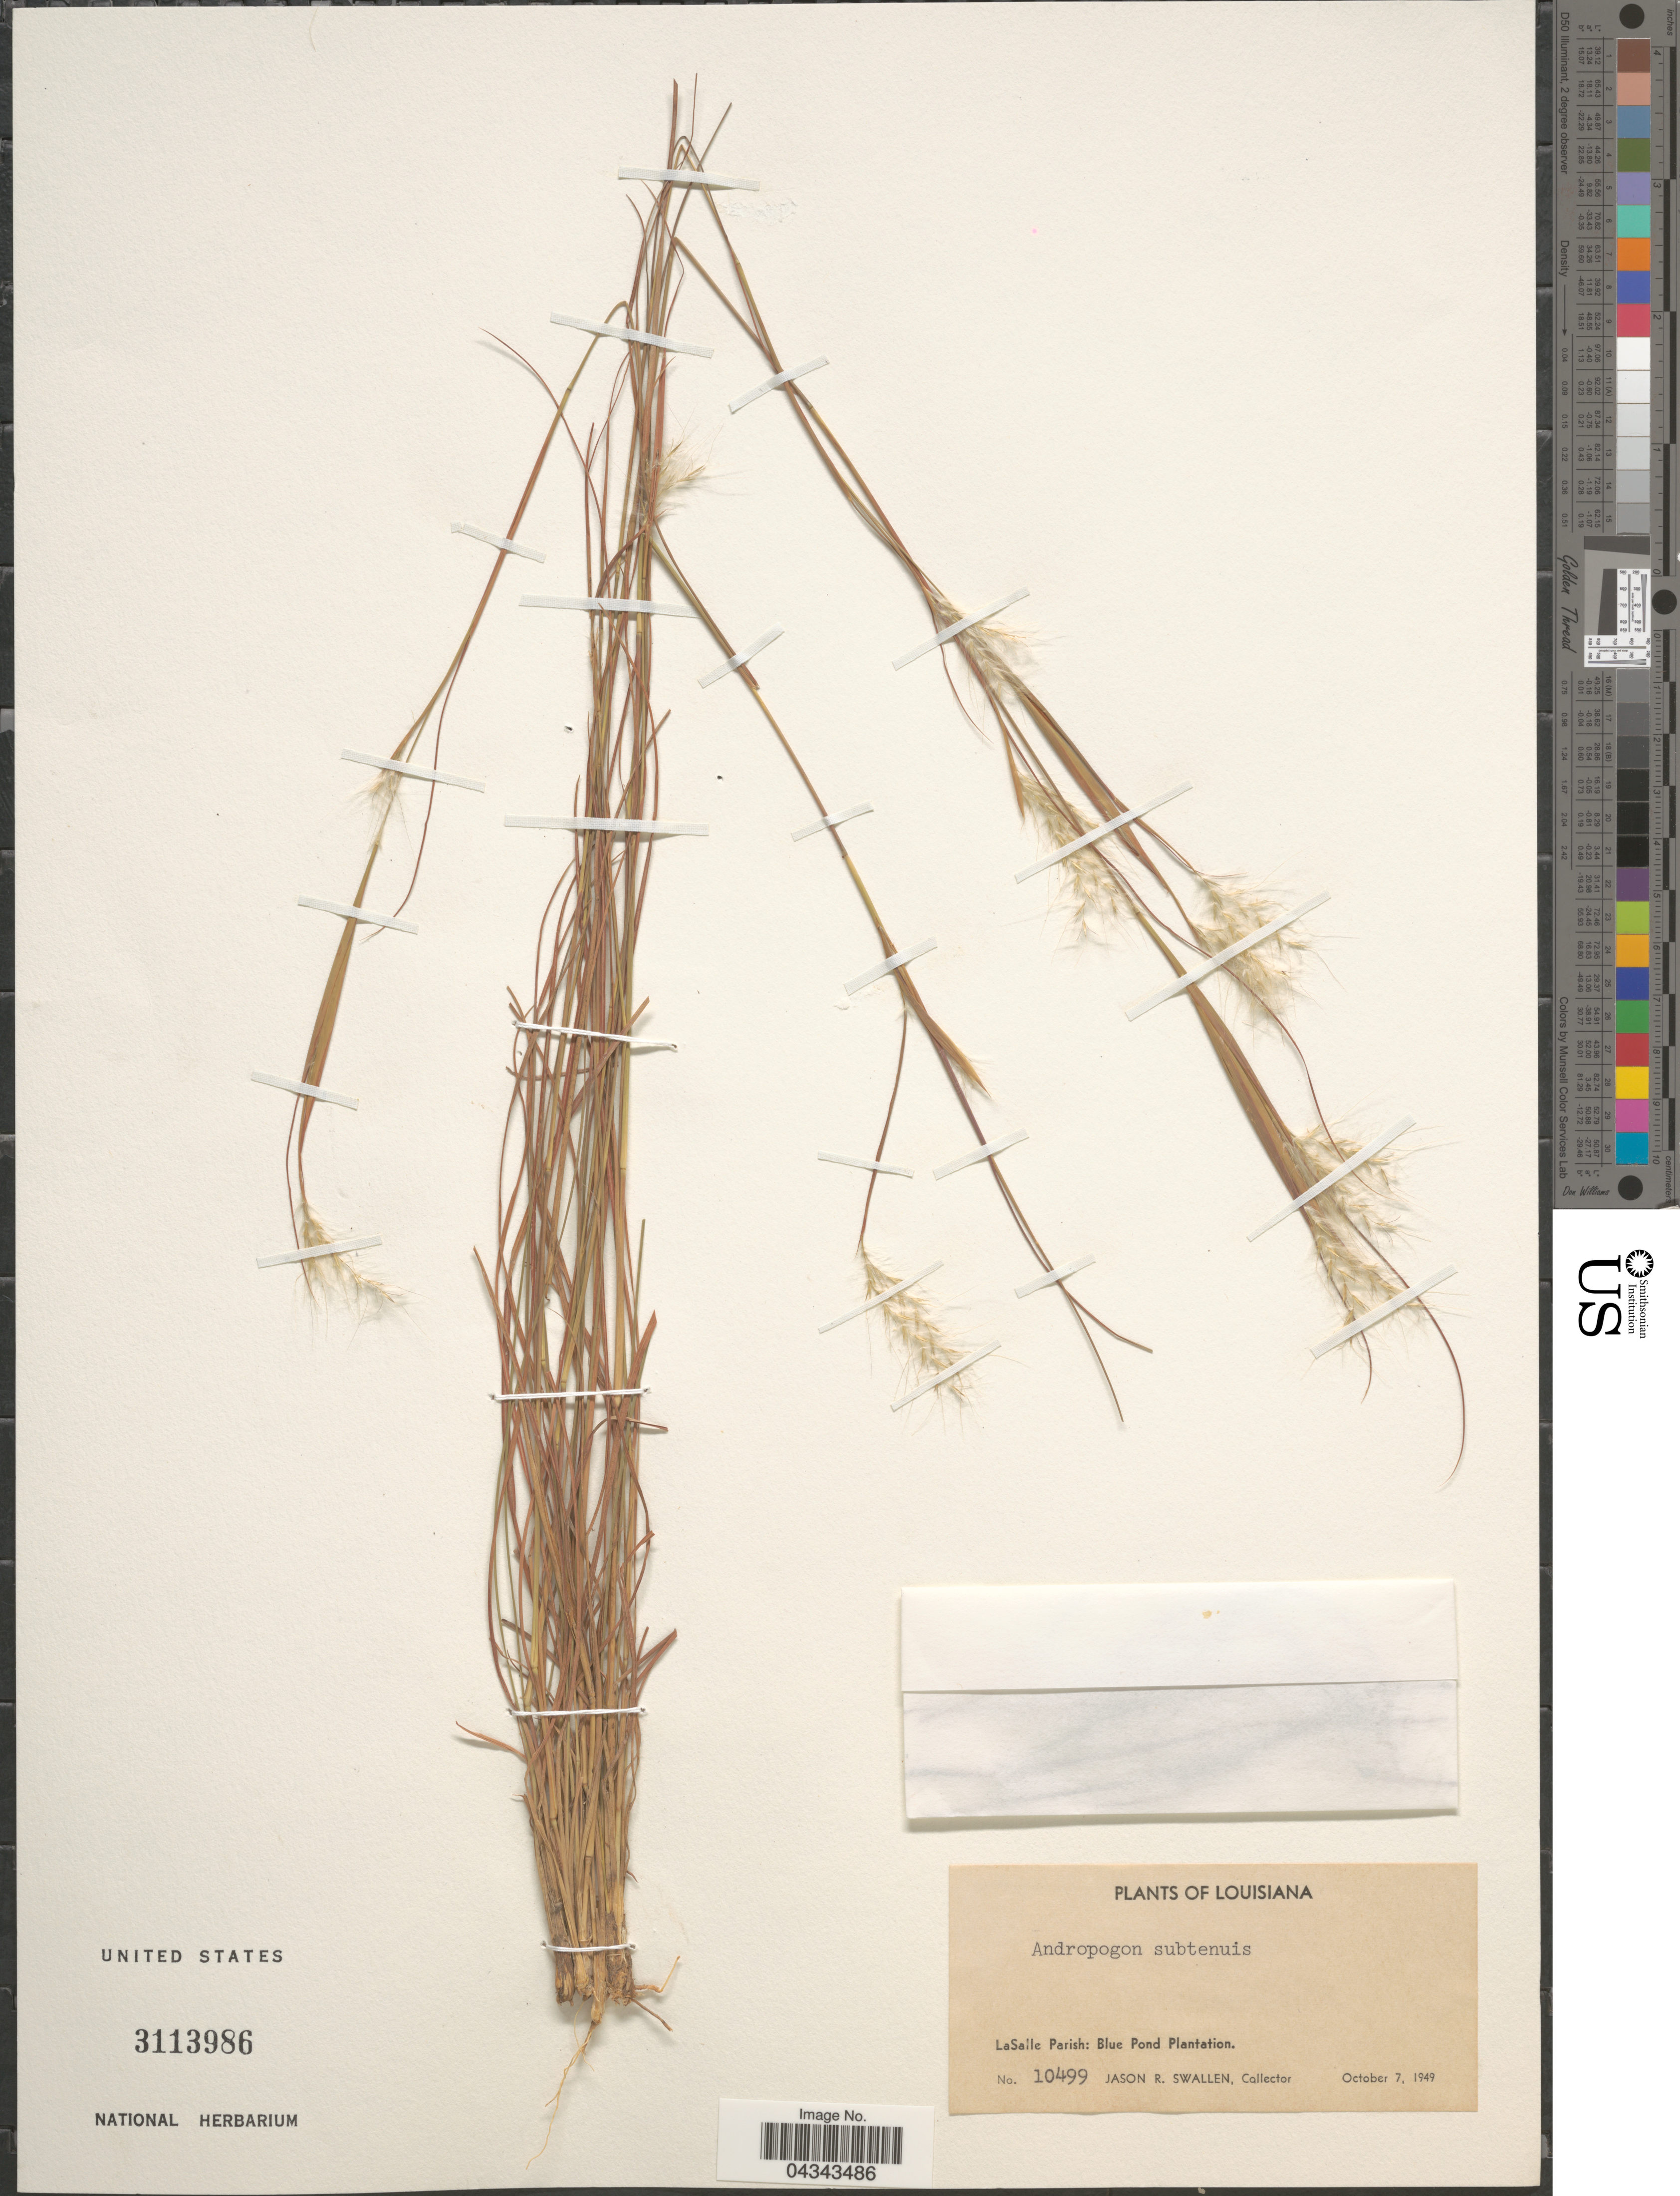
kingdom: Plantae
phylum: Tracheophyta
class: Liliopsida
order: Poales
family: Poaceae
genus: Andropogon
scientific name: Andropogon gyrans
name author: Ashe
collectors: J. R. Swallen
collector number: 10499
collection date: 1949-10-07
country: United States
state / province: Louisiana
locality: LaSalle Parish: Blue Pond Plantation.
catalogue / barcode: US 3113986